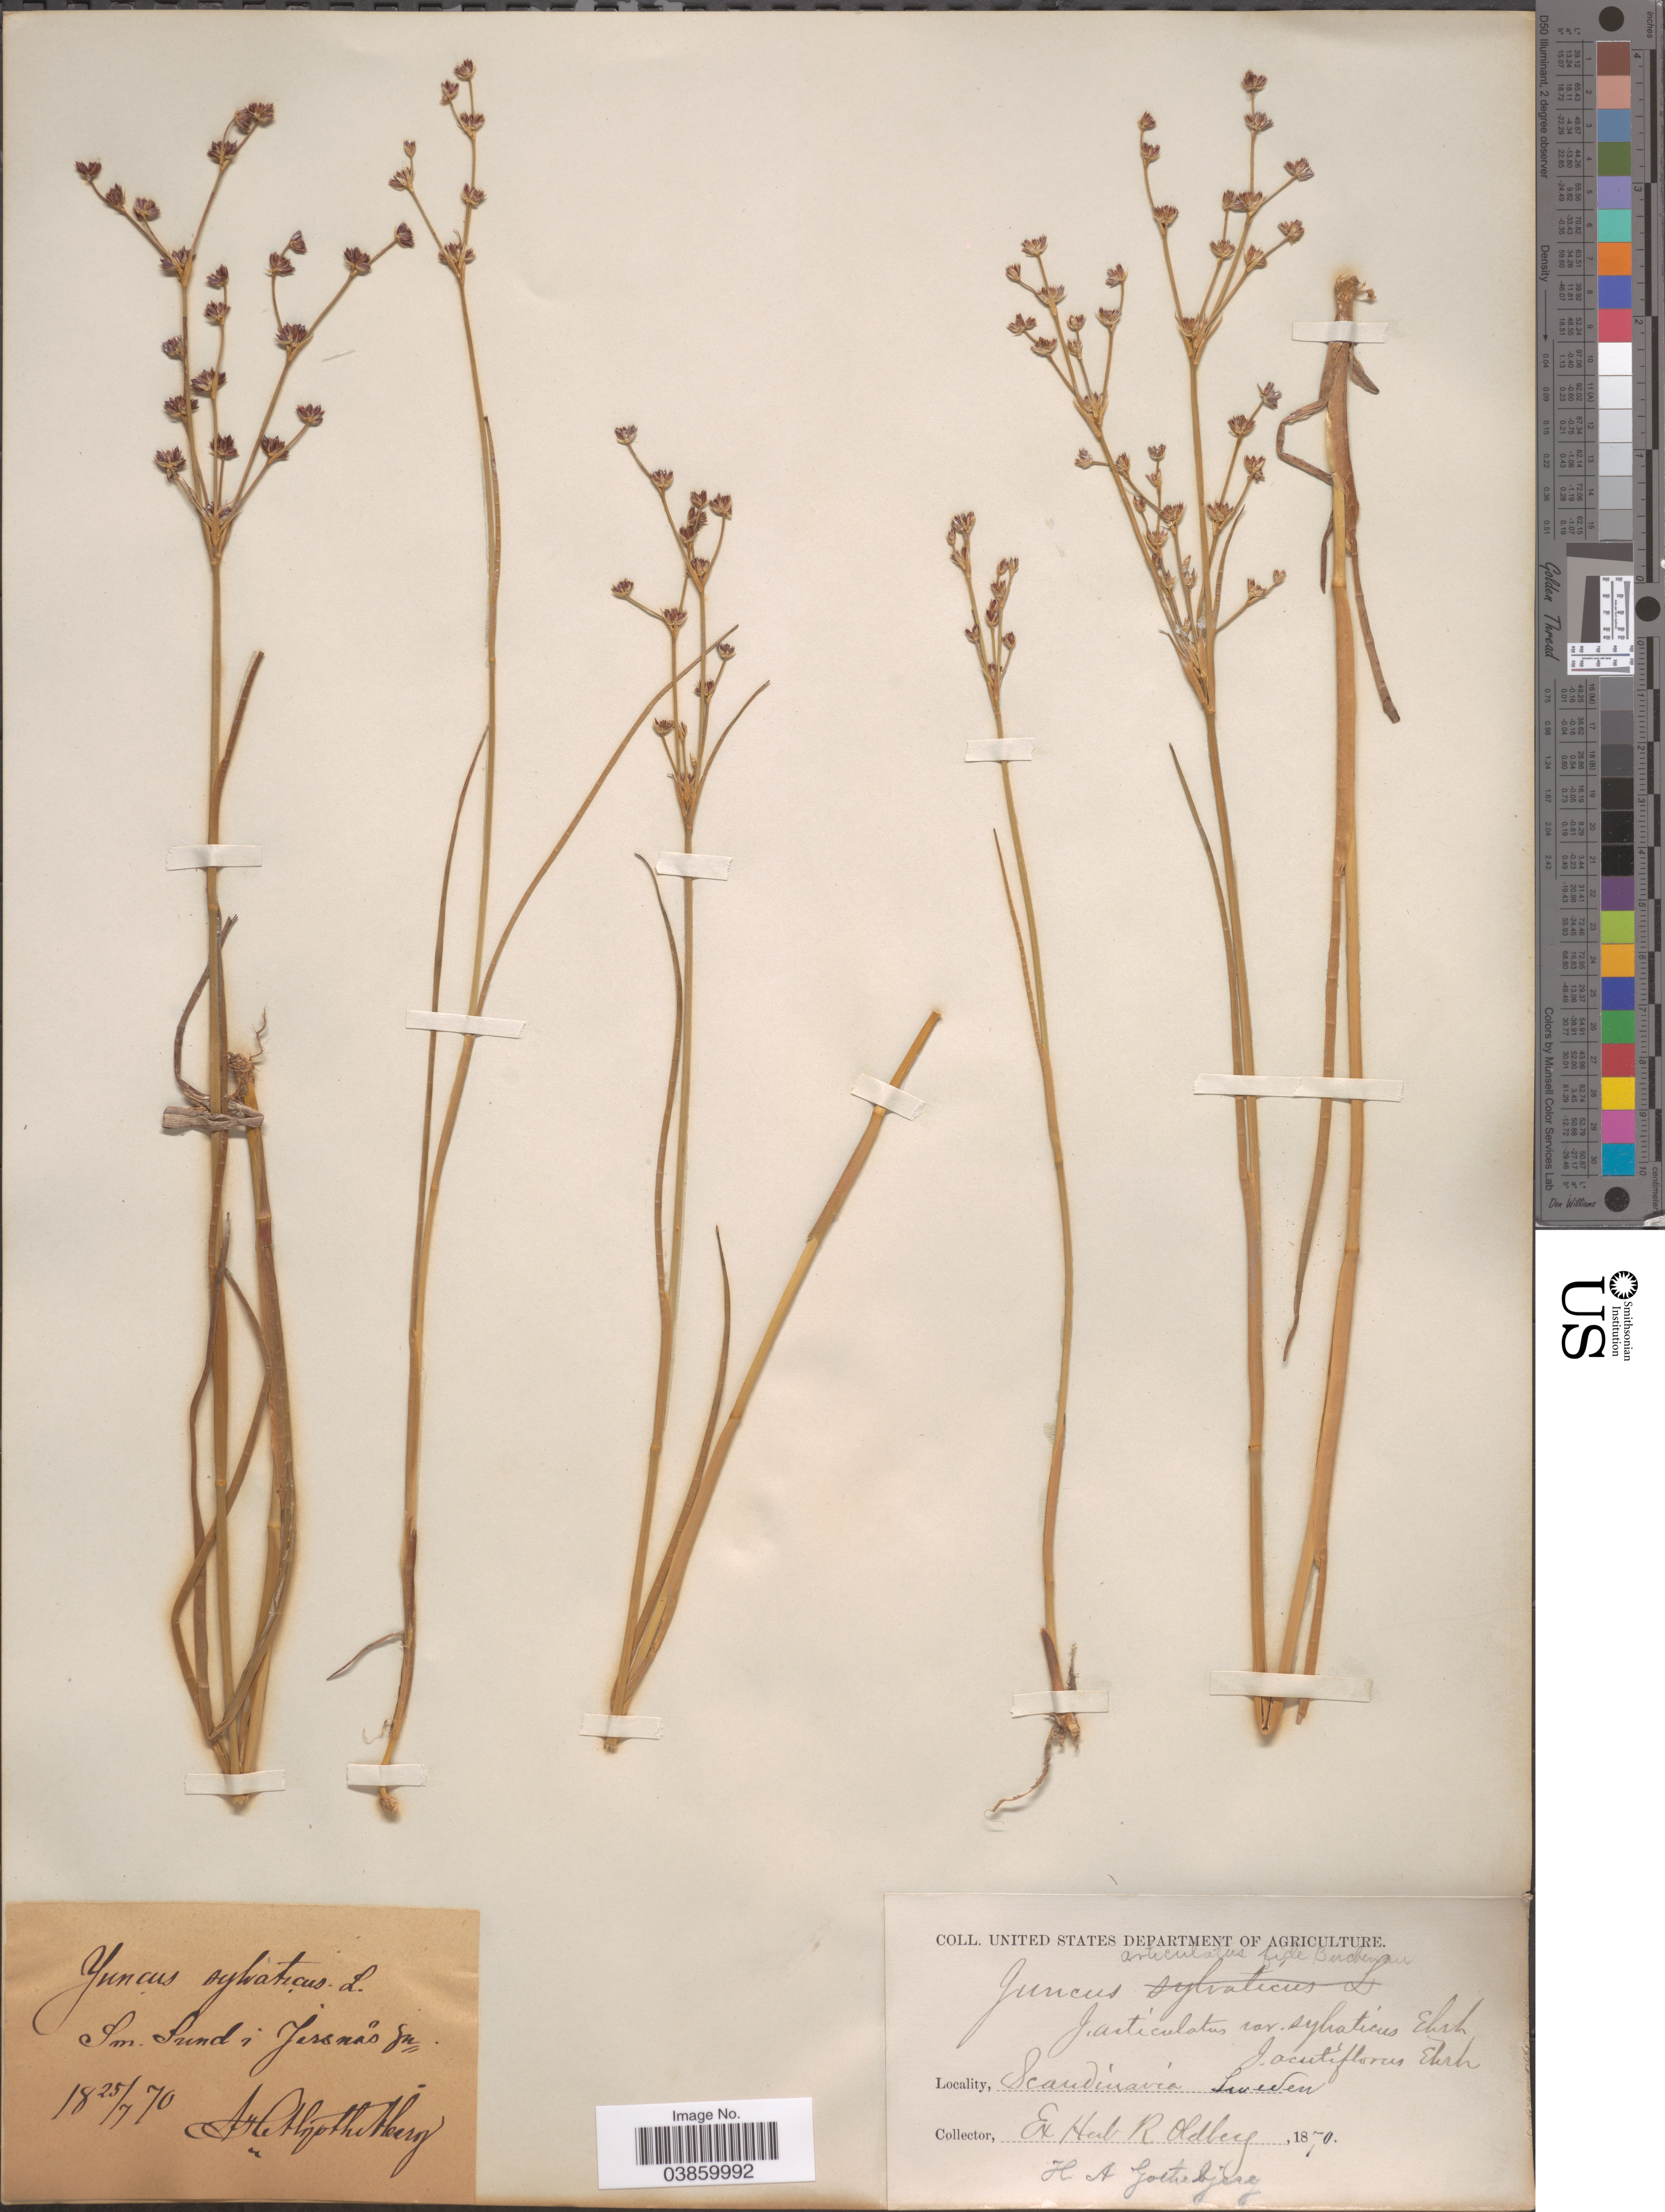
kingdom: Plantae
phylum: Tracheophyta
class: Liliopsida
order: Poales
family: Juncaceae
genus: Juncus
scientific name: Juncus articulatus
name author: L.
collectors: H. Gothebjerg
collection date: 1870-07-25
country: Sweden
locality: Scandinavia. Sm. Sund i Järsnäs sn.